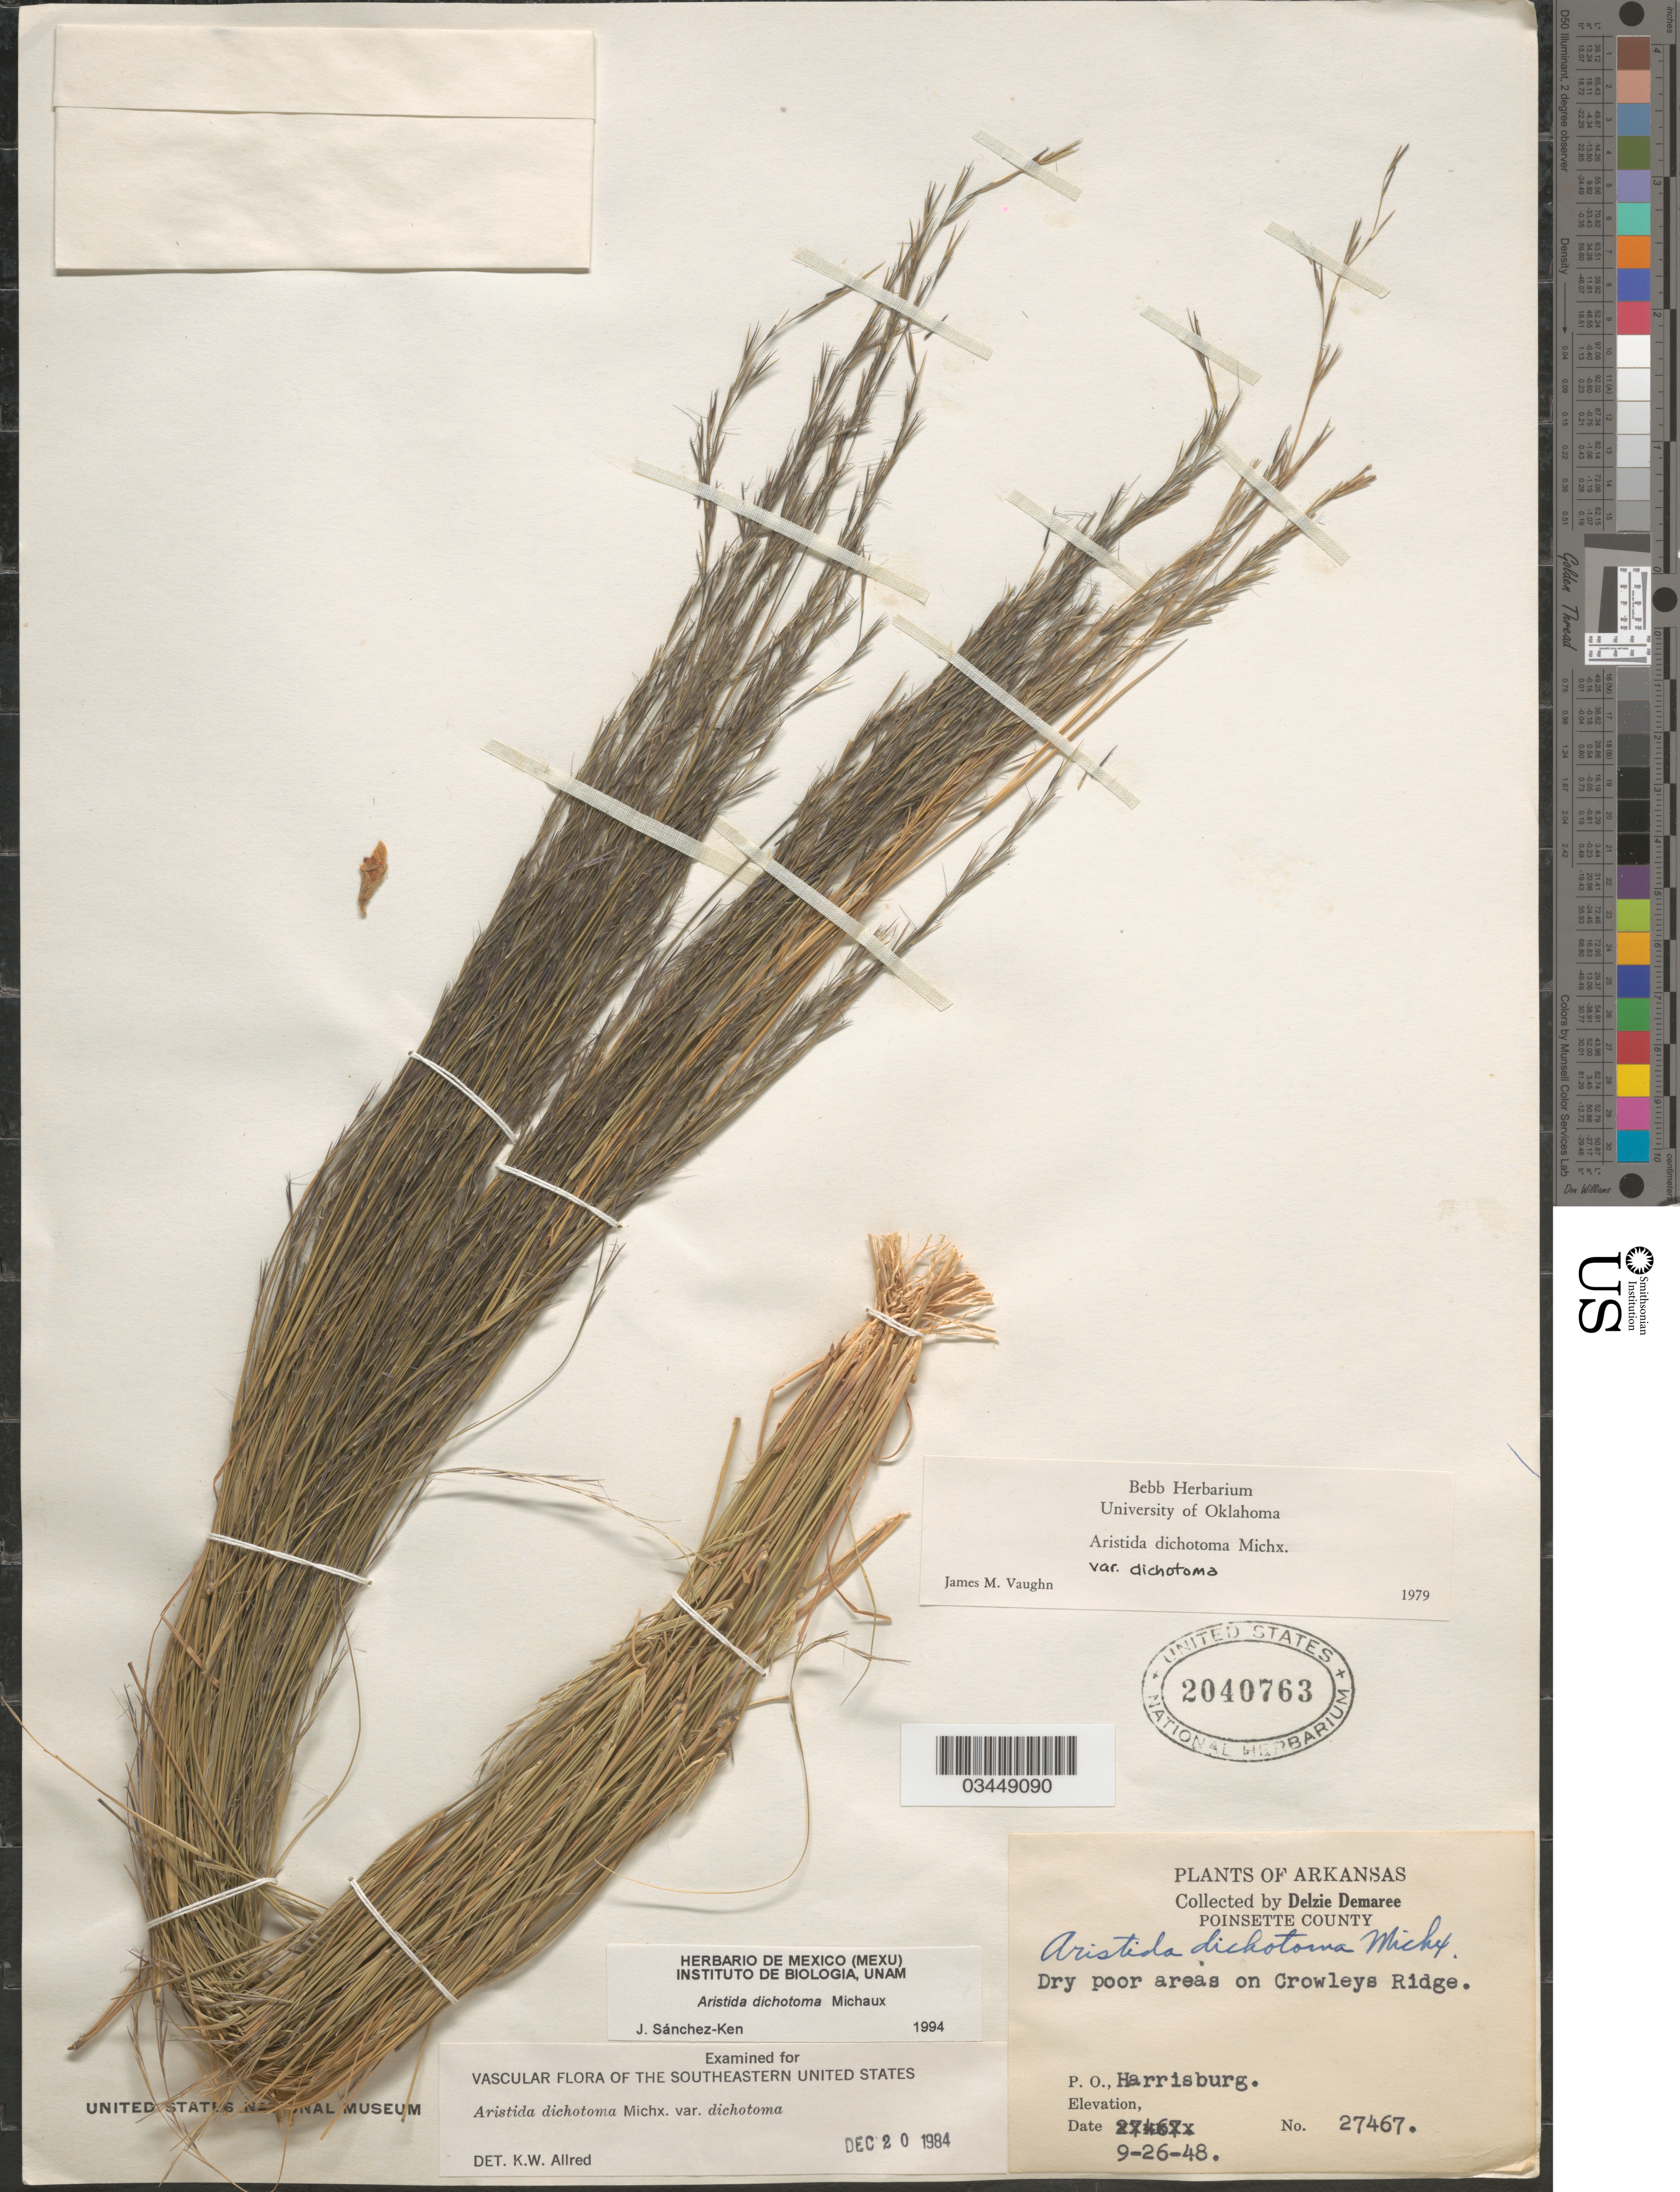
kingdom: Plantae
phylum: Tracheophyta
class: Liliopsida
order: Poales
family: Poaceae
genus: Aristida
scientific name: Aristida dichotoma var. dichotoma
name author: Michx.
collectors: D. Demaree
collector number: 27467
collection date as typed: Transcribed d/m/y: 26/9/48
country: United States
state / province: Arkansas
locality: Poinsette County. Dry poor areas on Crowleys Ridge. P.O., Harrisburg.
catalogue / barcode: US 2040763